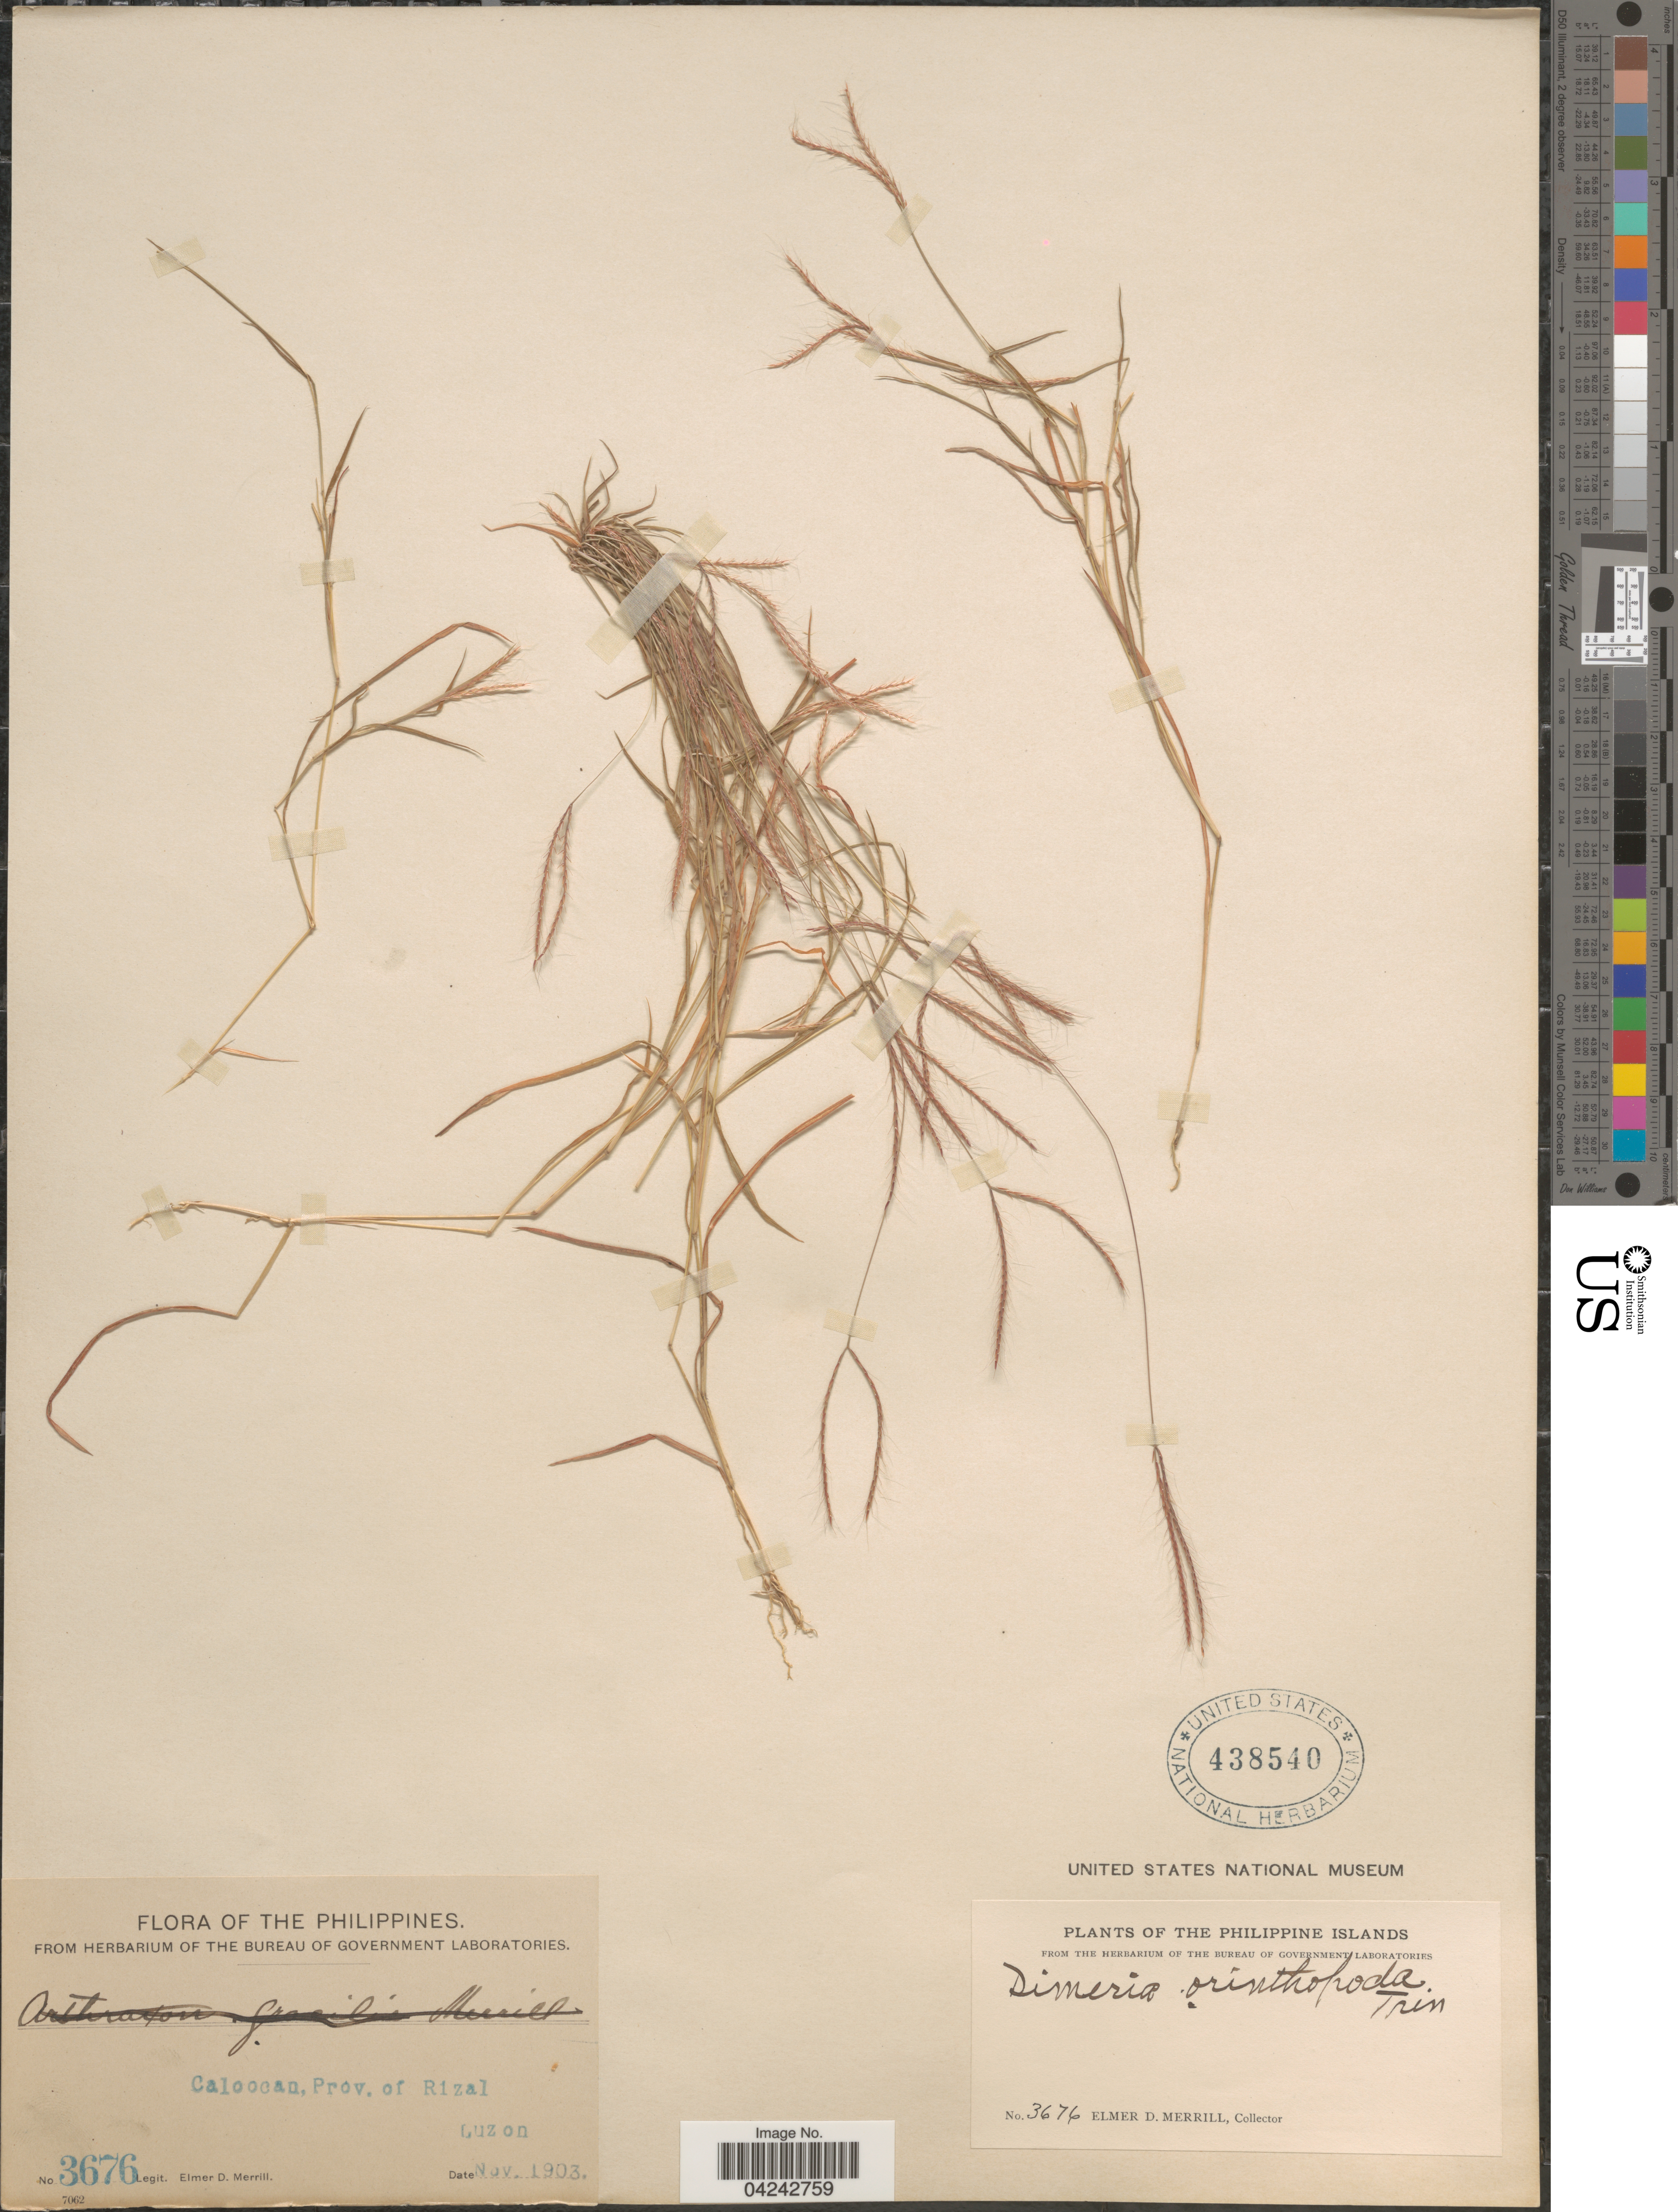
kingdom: Plantae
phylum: Tracheophyta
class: Liliopsida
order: Poales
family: Poaceae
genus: Dimeria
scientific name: Dimeria ornithopoda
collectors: E. D. Merrill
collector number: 3676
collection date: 1903-11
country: Philippines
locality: Philippine Islands. Caloocan, Prov. of Rizal. Luzon.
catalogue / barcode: US 438540